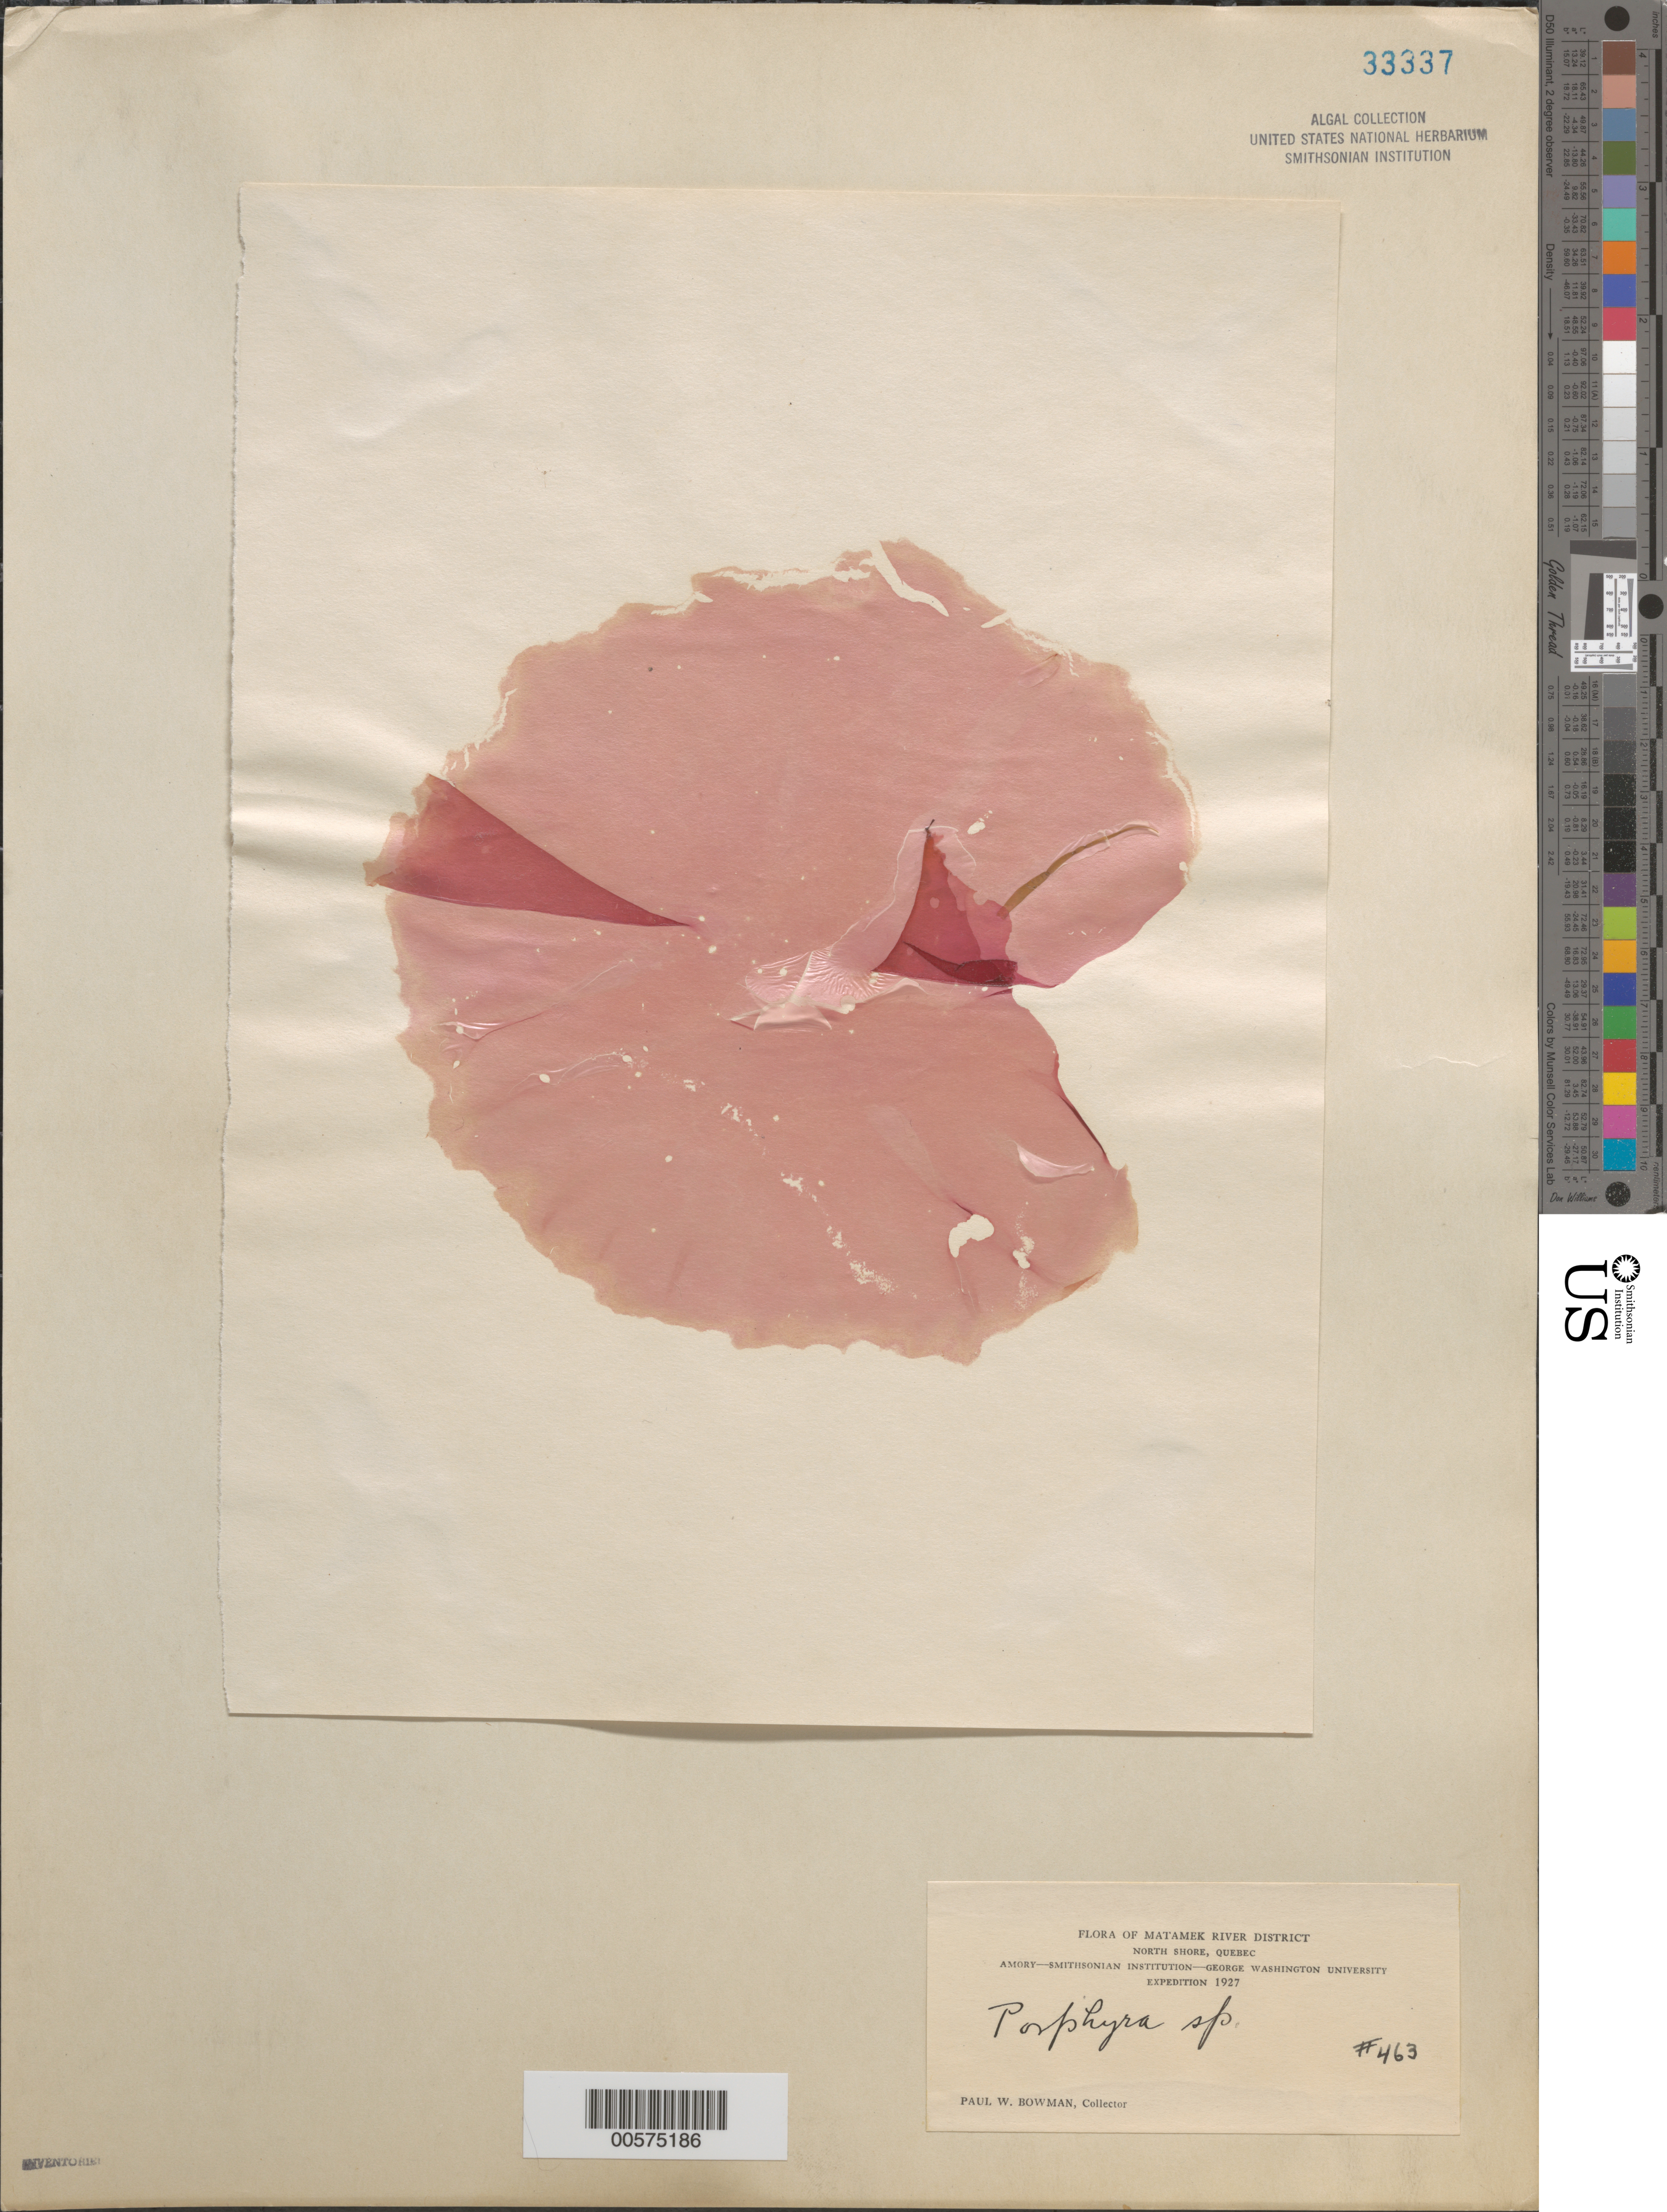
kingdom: Plantae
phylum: Rhodophyta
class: Bangiophyceae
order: Bangiales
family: Bangiaceae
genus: Porphyra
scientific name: Porphyra sp.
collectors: P. Bowman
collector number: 463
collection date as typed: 1927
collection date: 1927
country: Canada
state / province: Quebec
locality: Matamek river district, north shore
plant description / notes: Amory-Smithsonian Institution-George Washington University Expedition, 1927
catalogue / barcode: US 33337